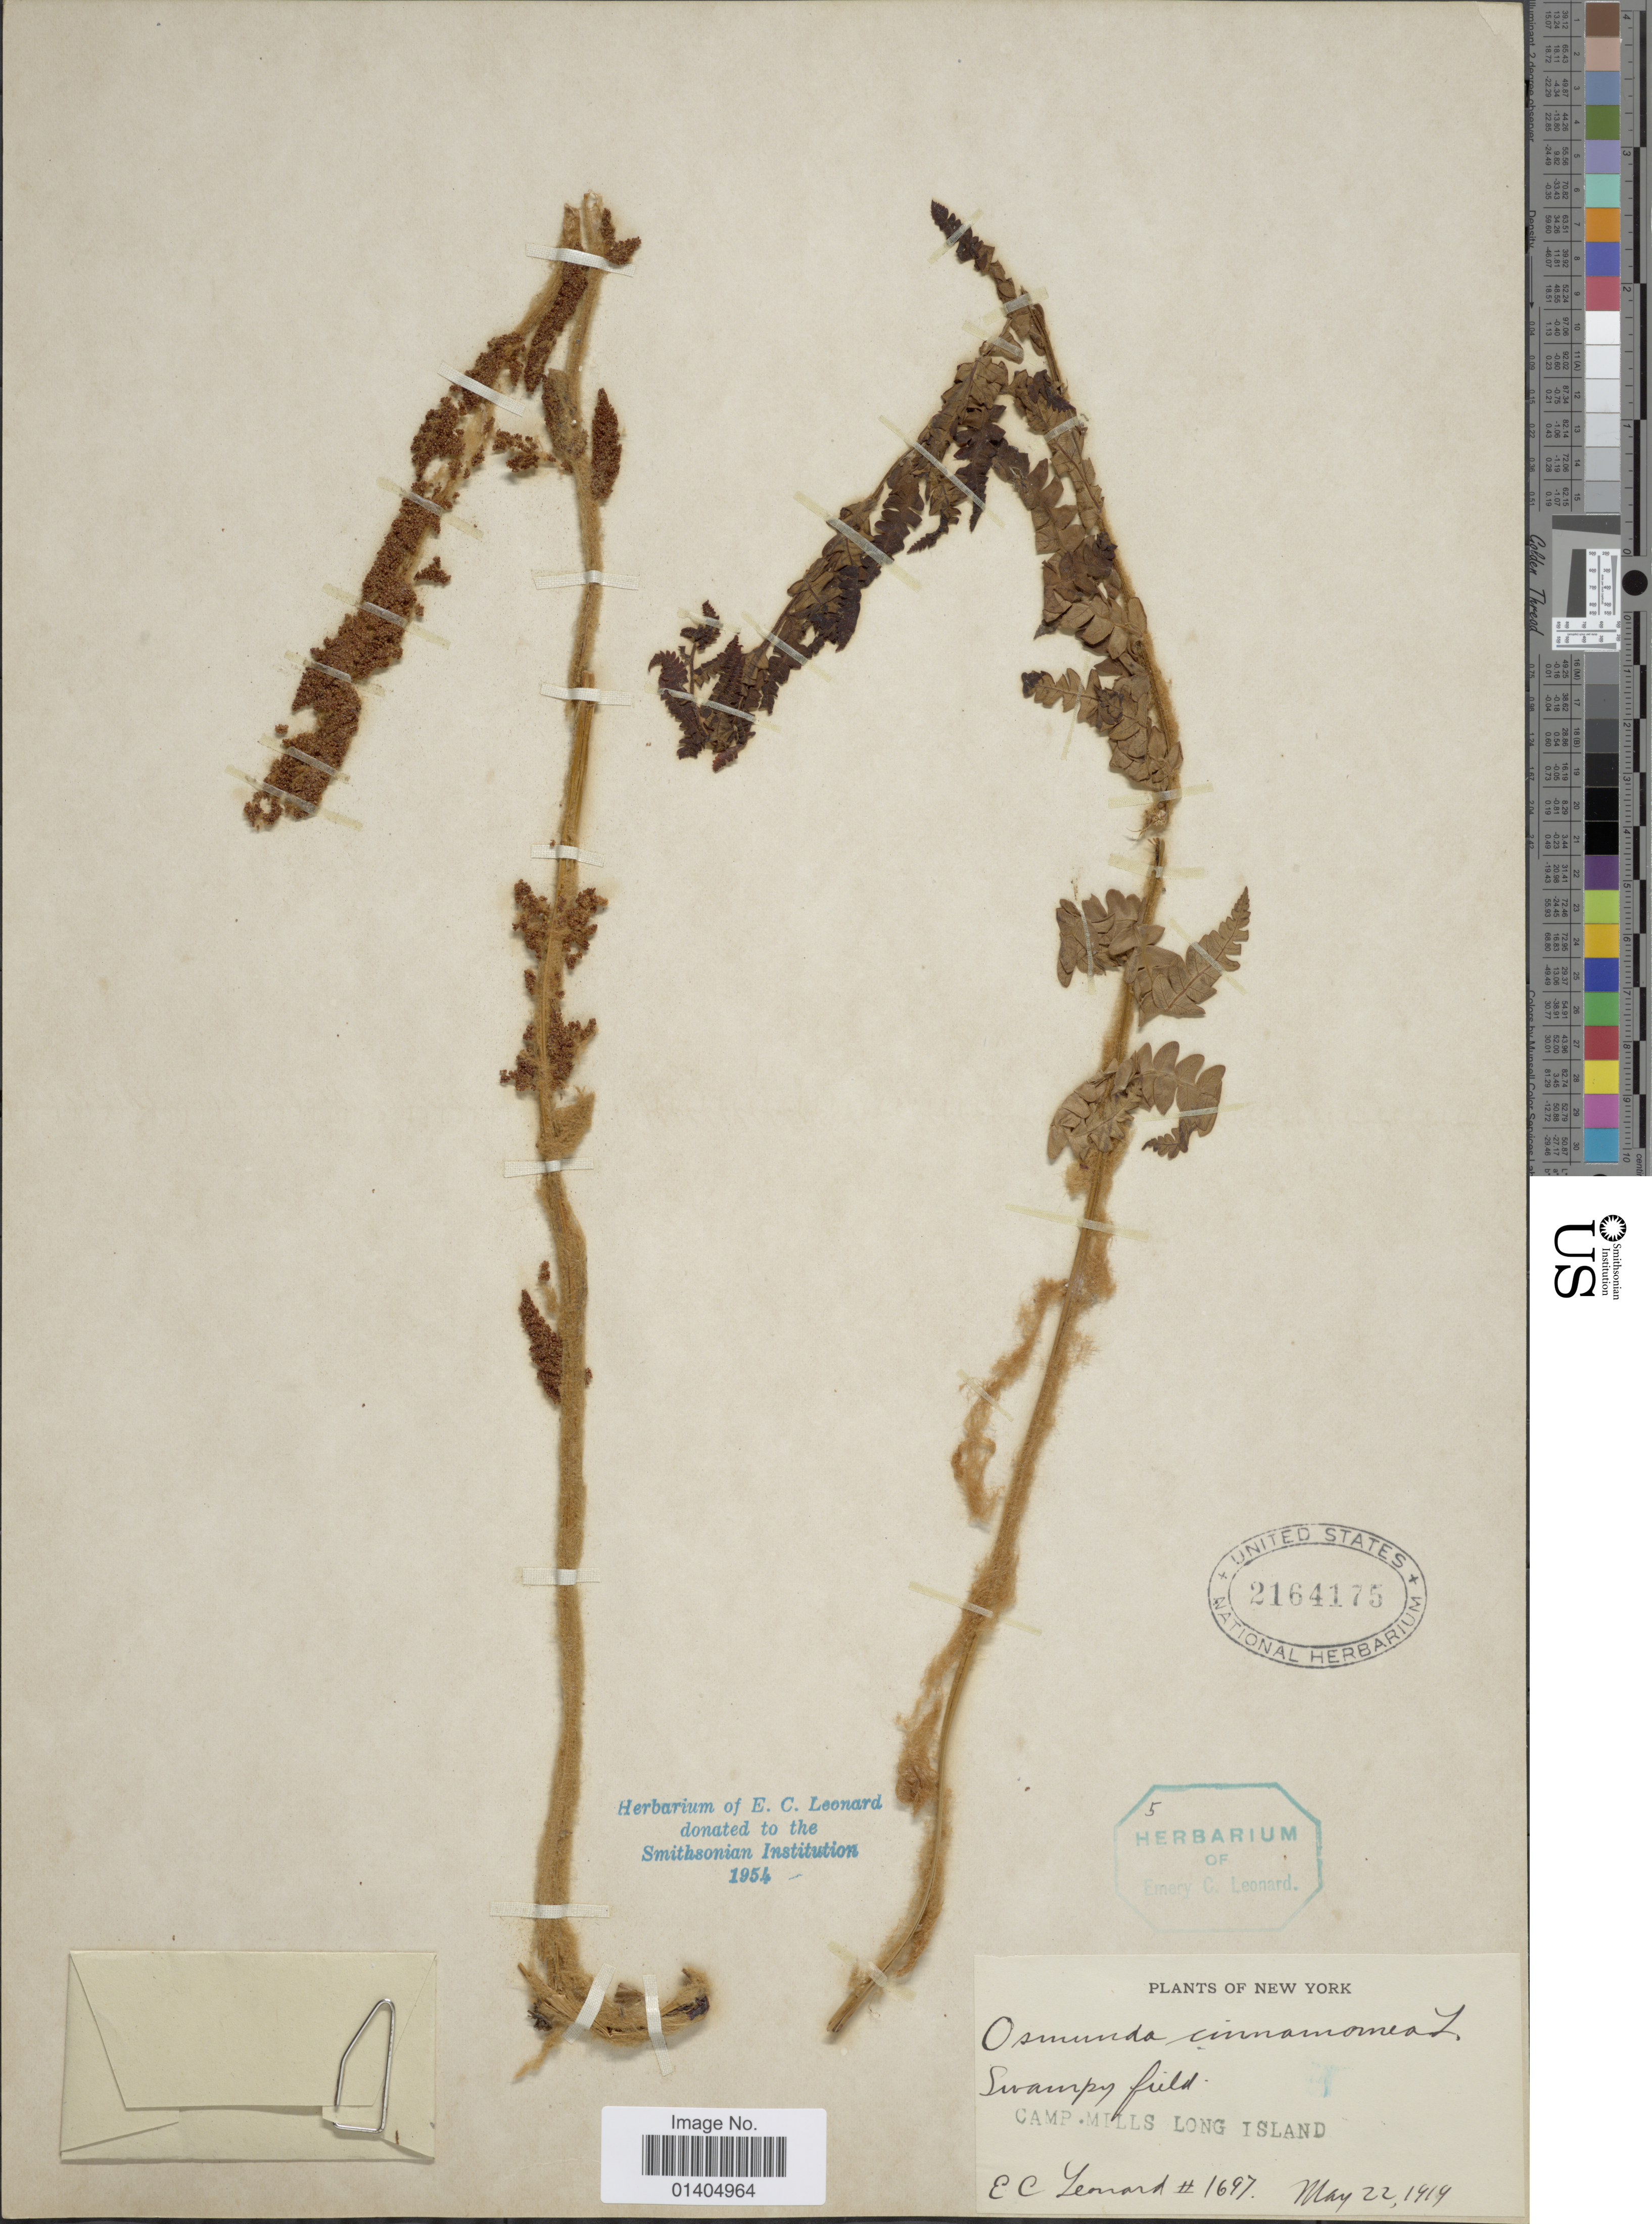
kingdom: Plantae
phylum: Tracheophyta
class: Polypodiopsida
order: Osmundales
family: Osmundaceae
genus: Osmundastrum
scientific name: Osmundastrum cinnamomeum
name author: (L.) C. Presl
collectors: E. C. Leonard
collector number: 1697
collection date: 1919-05-22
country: United States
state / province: New York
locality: Camp. Mills Long Island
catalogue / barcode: US 2164175